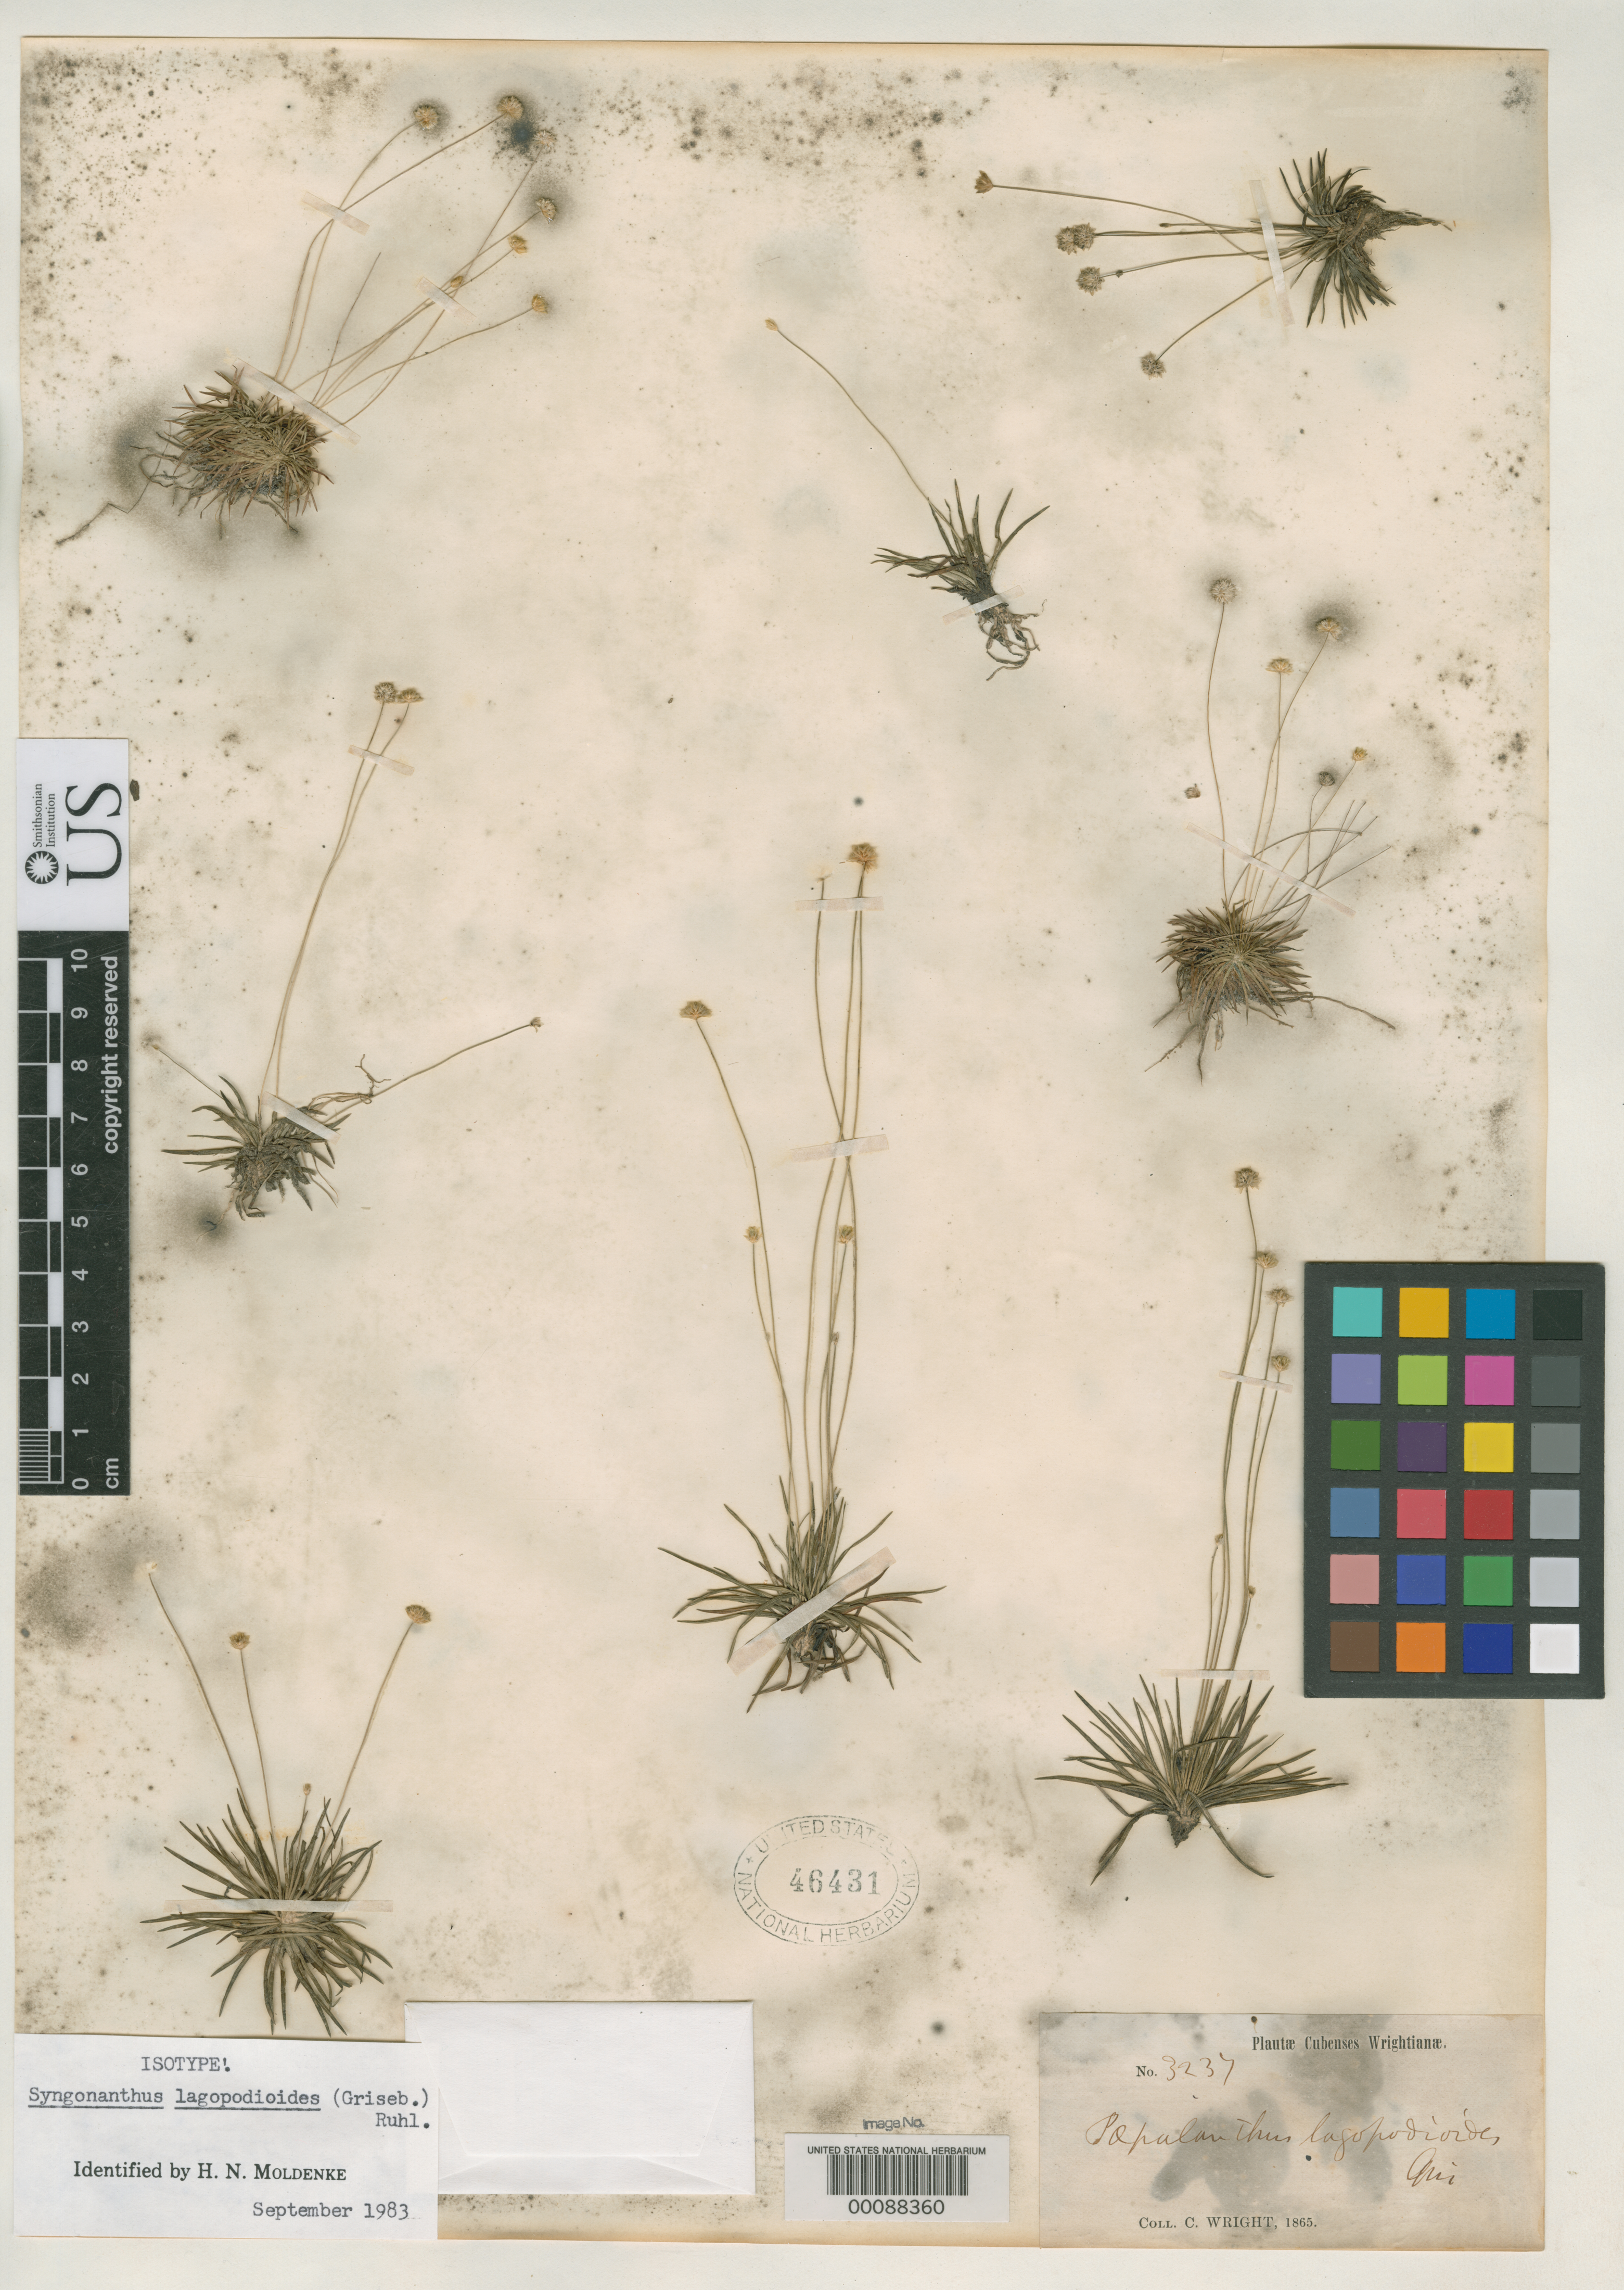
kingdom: Plantae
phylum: Tracheophyta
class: Liliopsida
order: Poales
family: Eriocaulaceae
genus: Paepalanthus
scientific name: Paepalanthus lagopodioides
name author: Griseb.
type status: Isotype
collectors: C. Wright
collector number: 3237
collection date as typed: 1865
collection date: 1865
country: Cuba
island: Greater Antilles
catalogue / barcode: US 46431